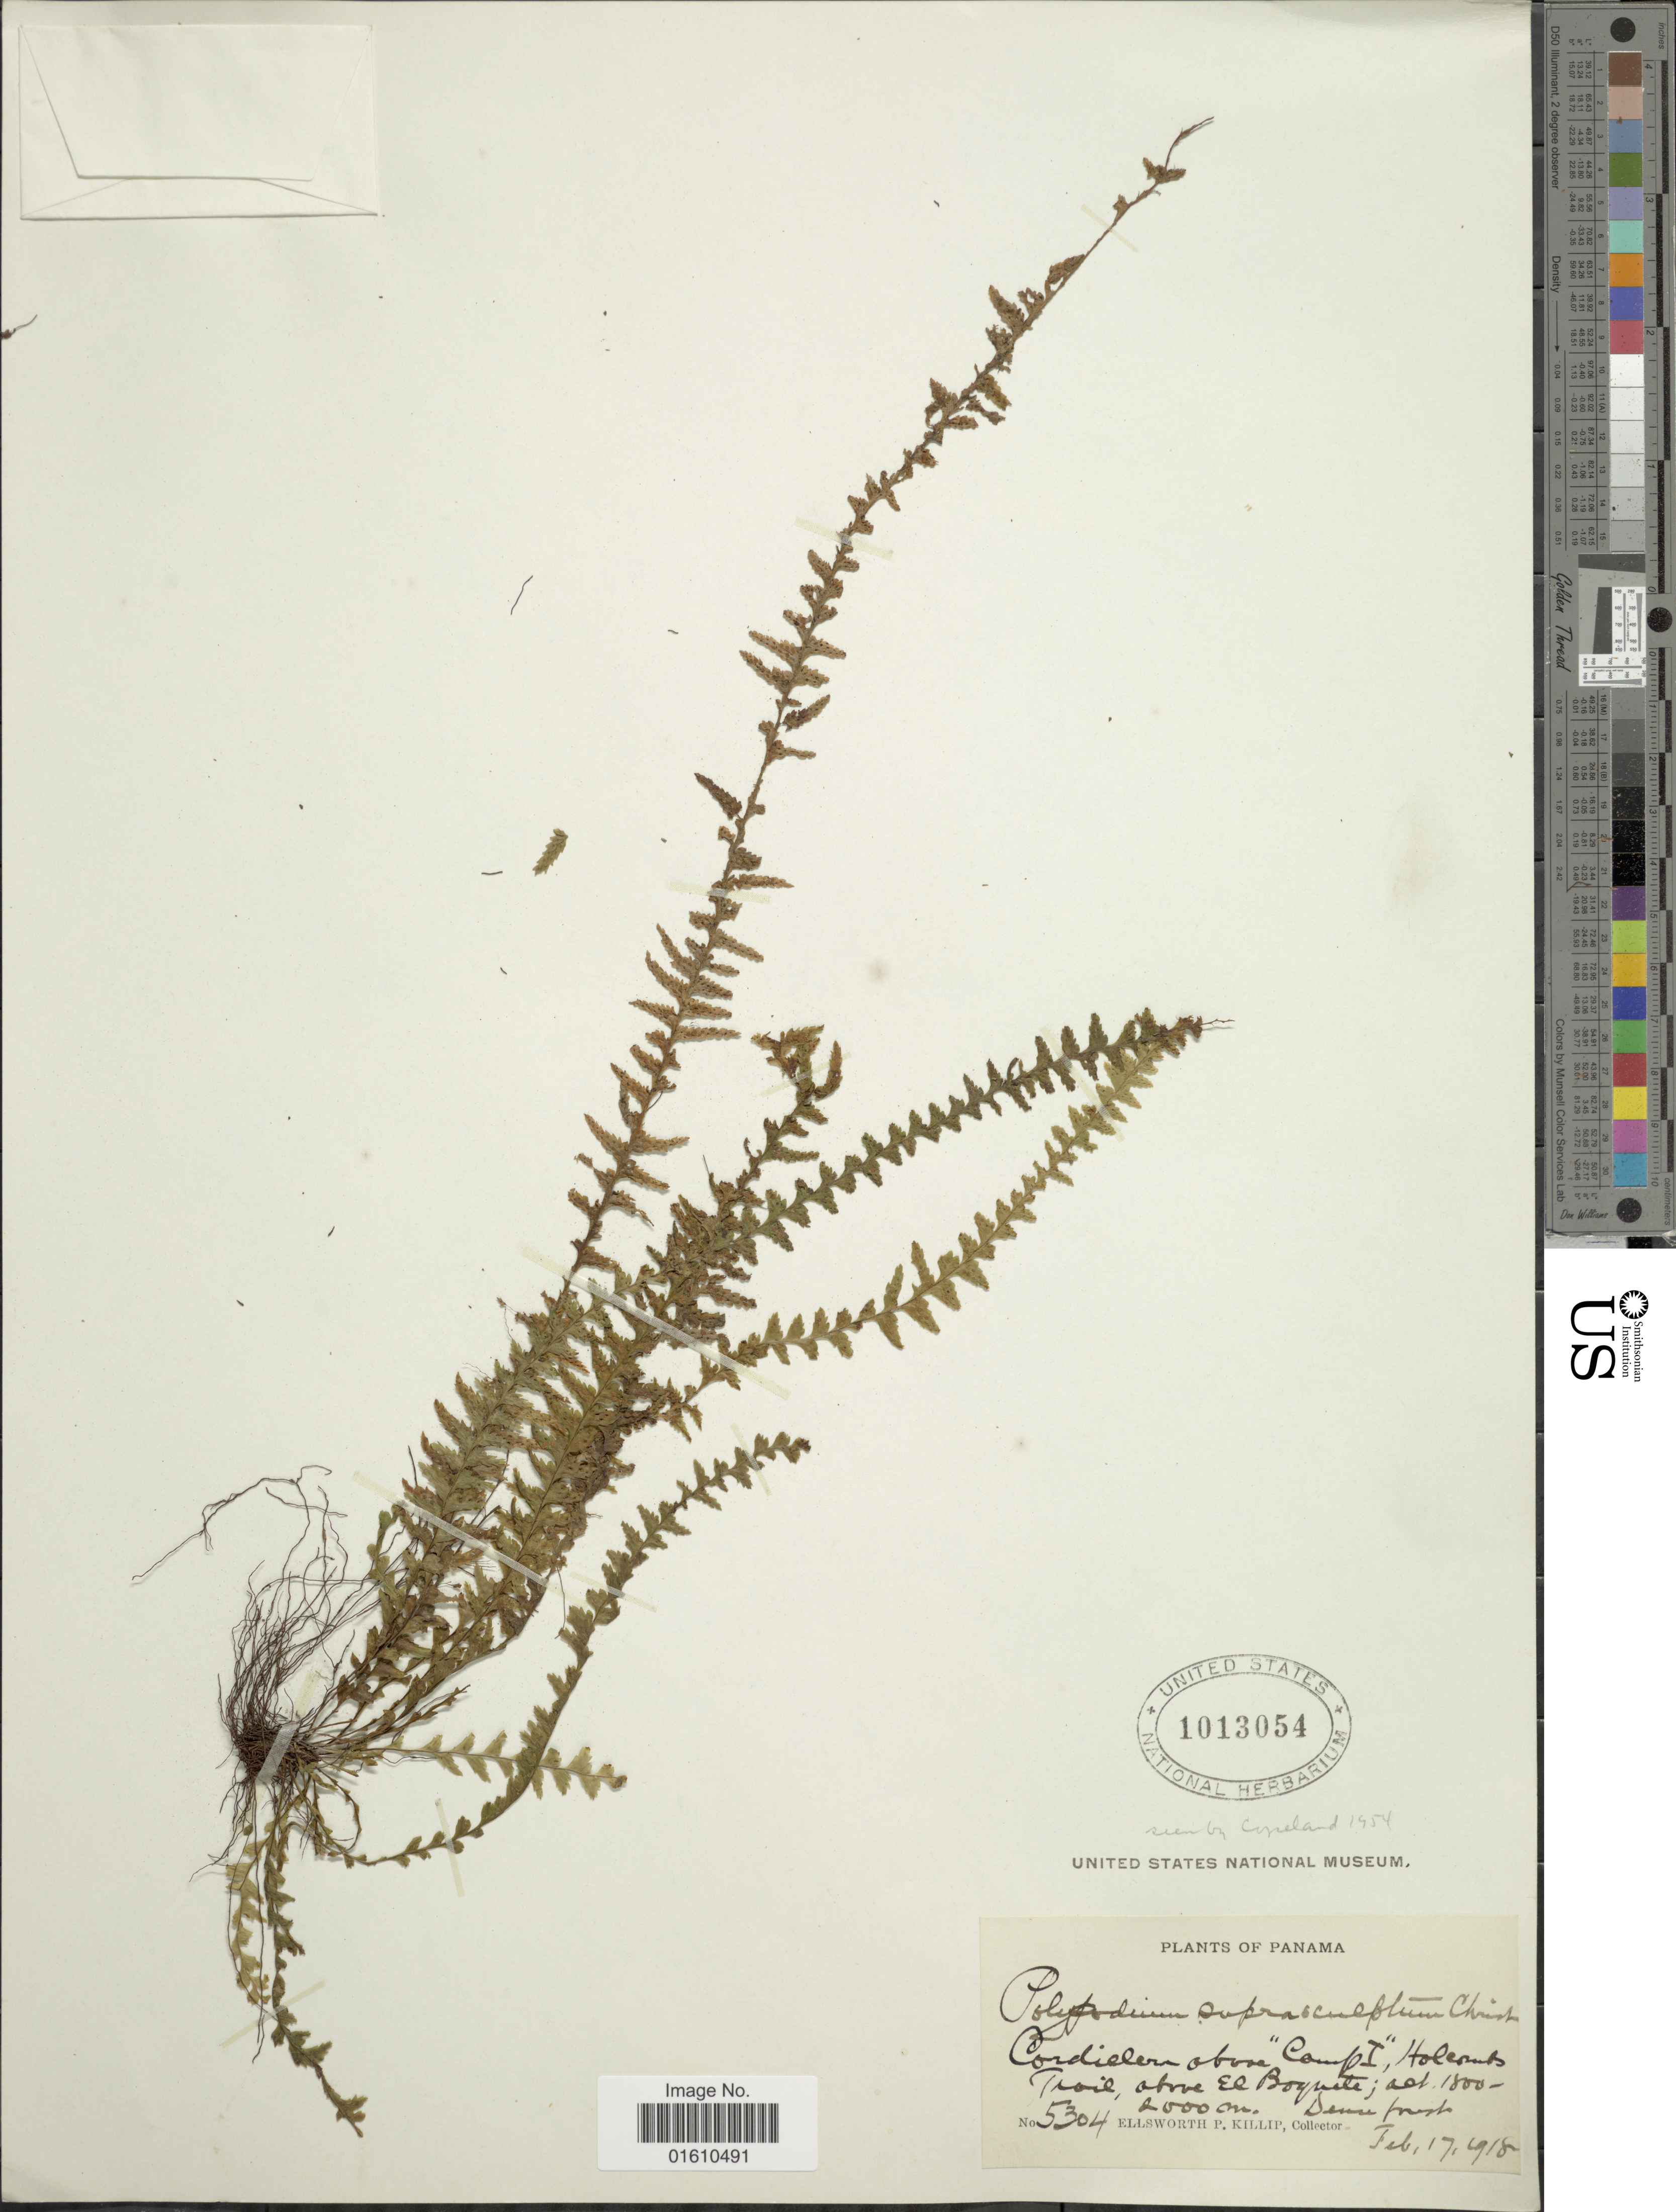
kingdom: Plantae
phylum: Tracheophyta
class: Polypodiopsida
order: Polypodiales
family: Polypodiaceae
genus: Lellingeria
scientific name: Lellingeria suprasculpta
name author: (Christ) A.R. Sm. & R.C. Moran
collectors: E. P. Killip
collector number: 5304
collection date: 1918-02-17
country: Panama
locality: Cordillera above "Camp I", Holcombs Trail, above El Boquete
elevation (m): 1800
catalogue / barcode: US 1013054